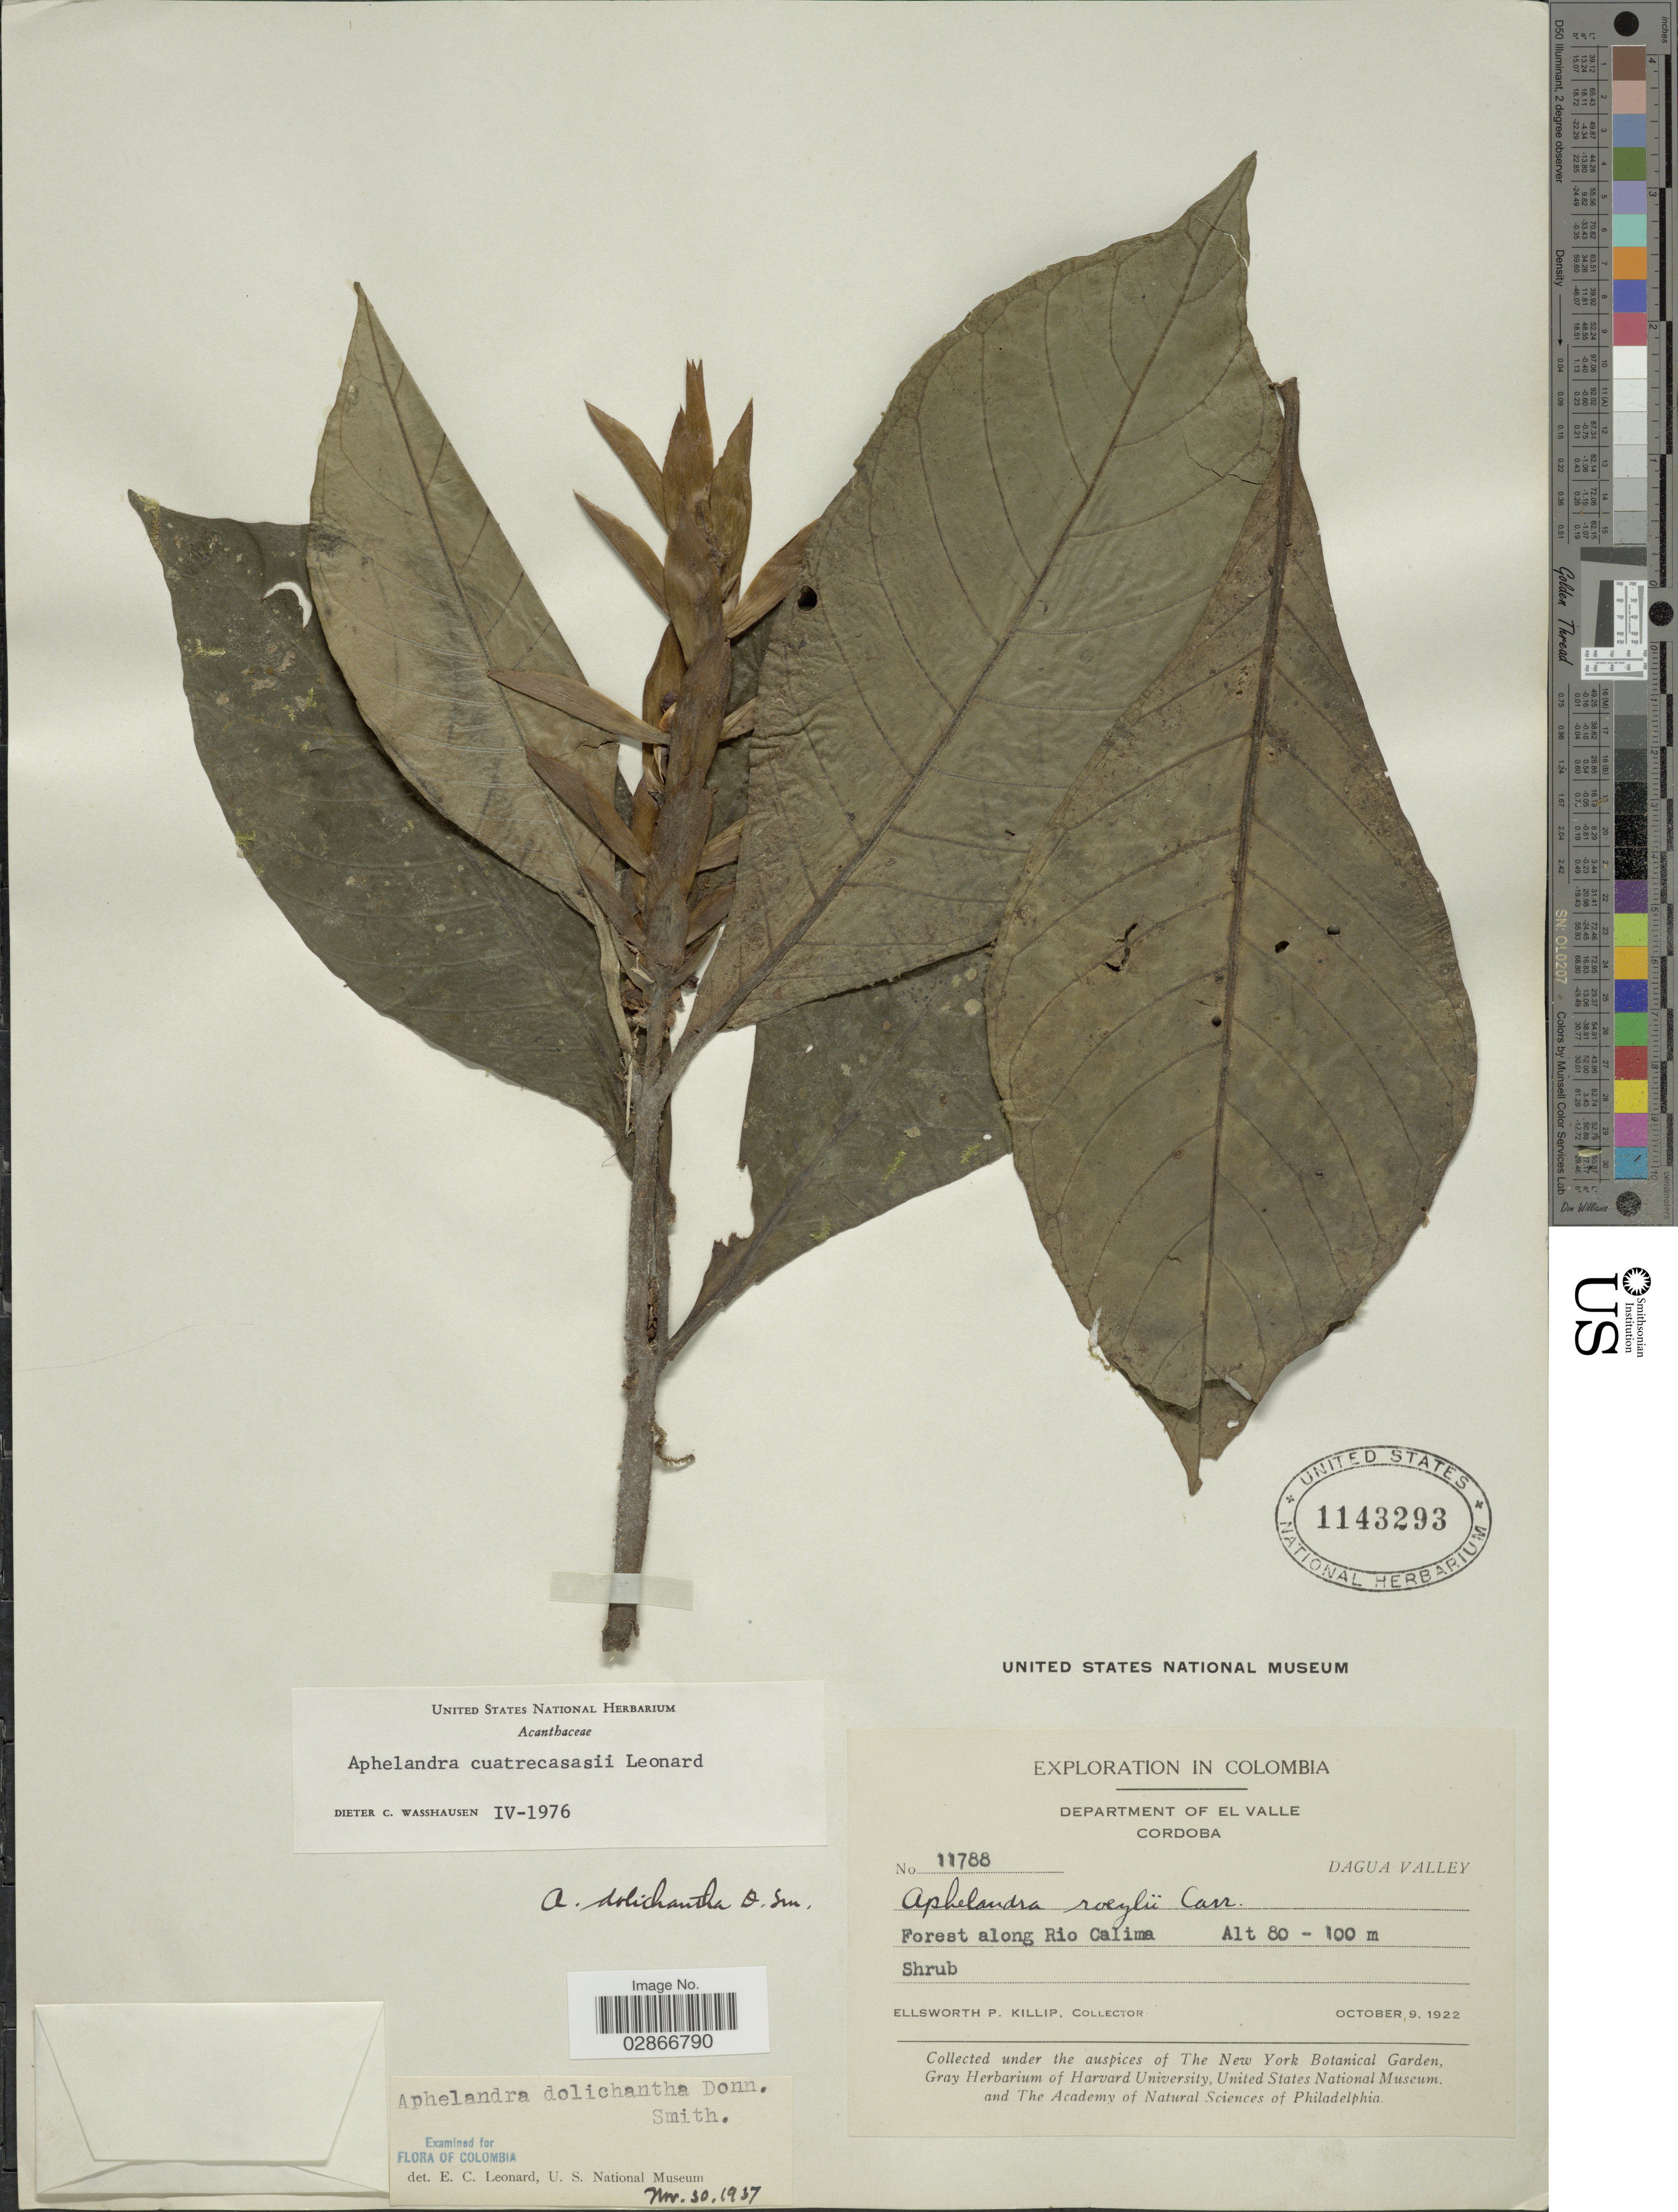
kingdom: Plantae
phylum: Tracheophyta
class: Magnoliopsida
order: Lamiales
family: Acanthaceae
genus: Aphelandra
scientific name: Aphelandra cuatrecasasii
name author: Leonard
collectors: E. P. Killip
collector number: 11788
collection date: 1922-10-09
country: Colombia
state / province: Valle del Cauca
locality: Department of El Valle, Cordoba, Dagua Valley, Forest along Rio Calima.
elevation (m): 80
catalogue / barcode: US 1143293